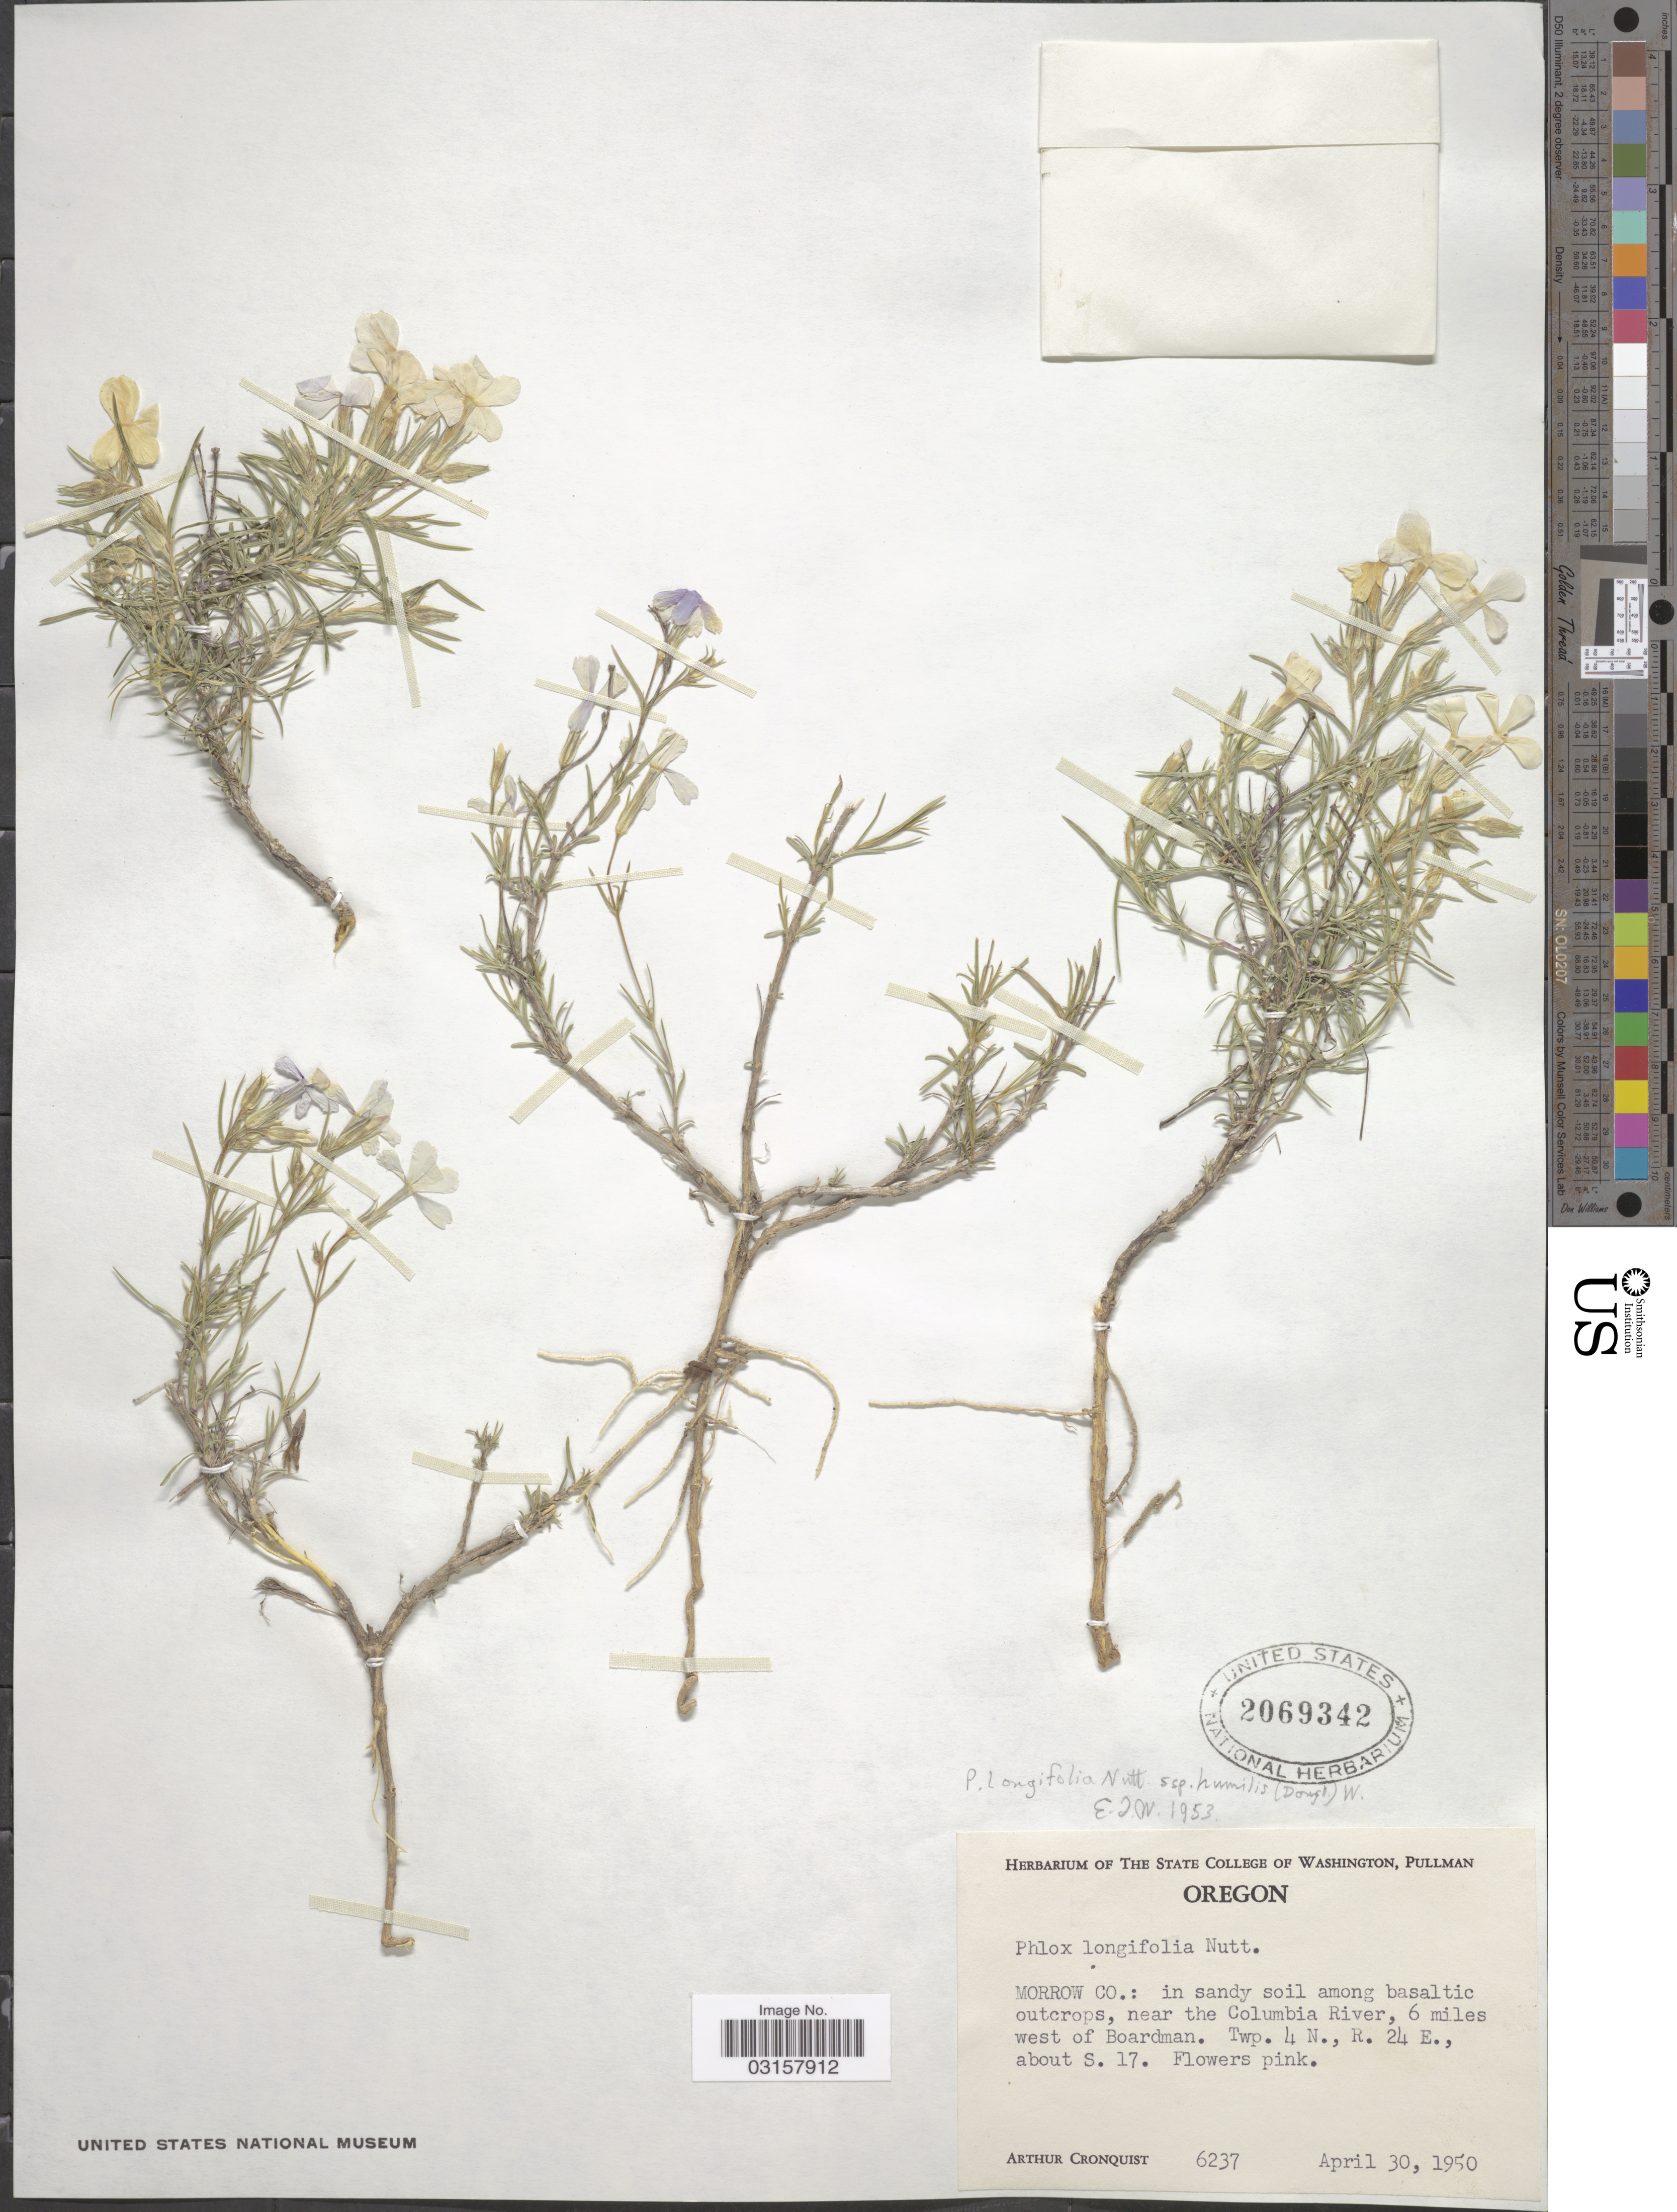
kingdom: Plantae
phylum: Tracheophyta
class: Magnoliopsida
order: Ericales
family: Polemoniaceae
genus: Phlox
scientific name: Phlox longifolia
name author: Nutt.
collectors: A. J. Cronquist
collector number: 6237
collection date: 1950-04-30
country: United States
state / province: Oregon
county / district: Morrow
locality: Morrow Co.: in sandy soil among basaltic outcrops, near the Columbia River, 6 miles west of Boardman. Twp. 4 N., R. 24 E., about S. 17.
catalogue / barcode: US 2069342